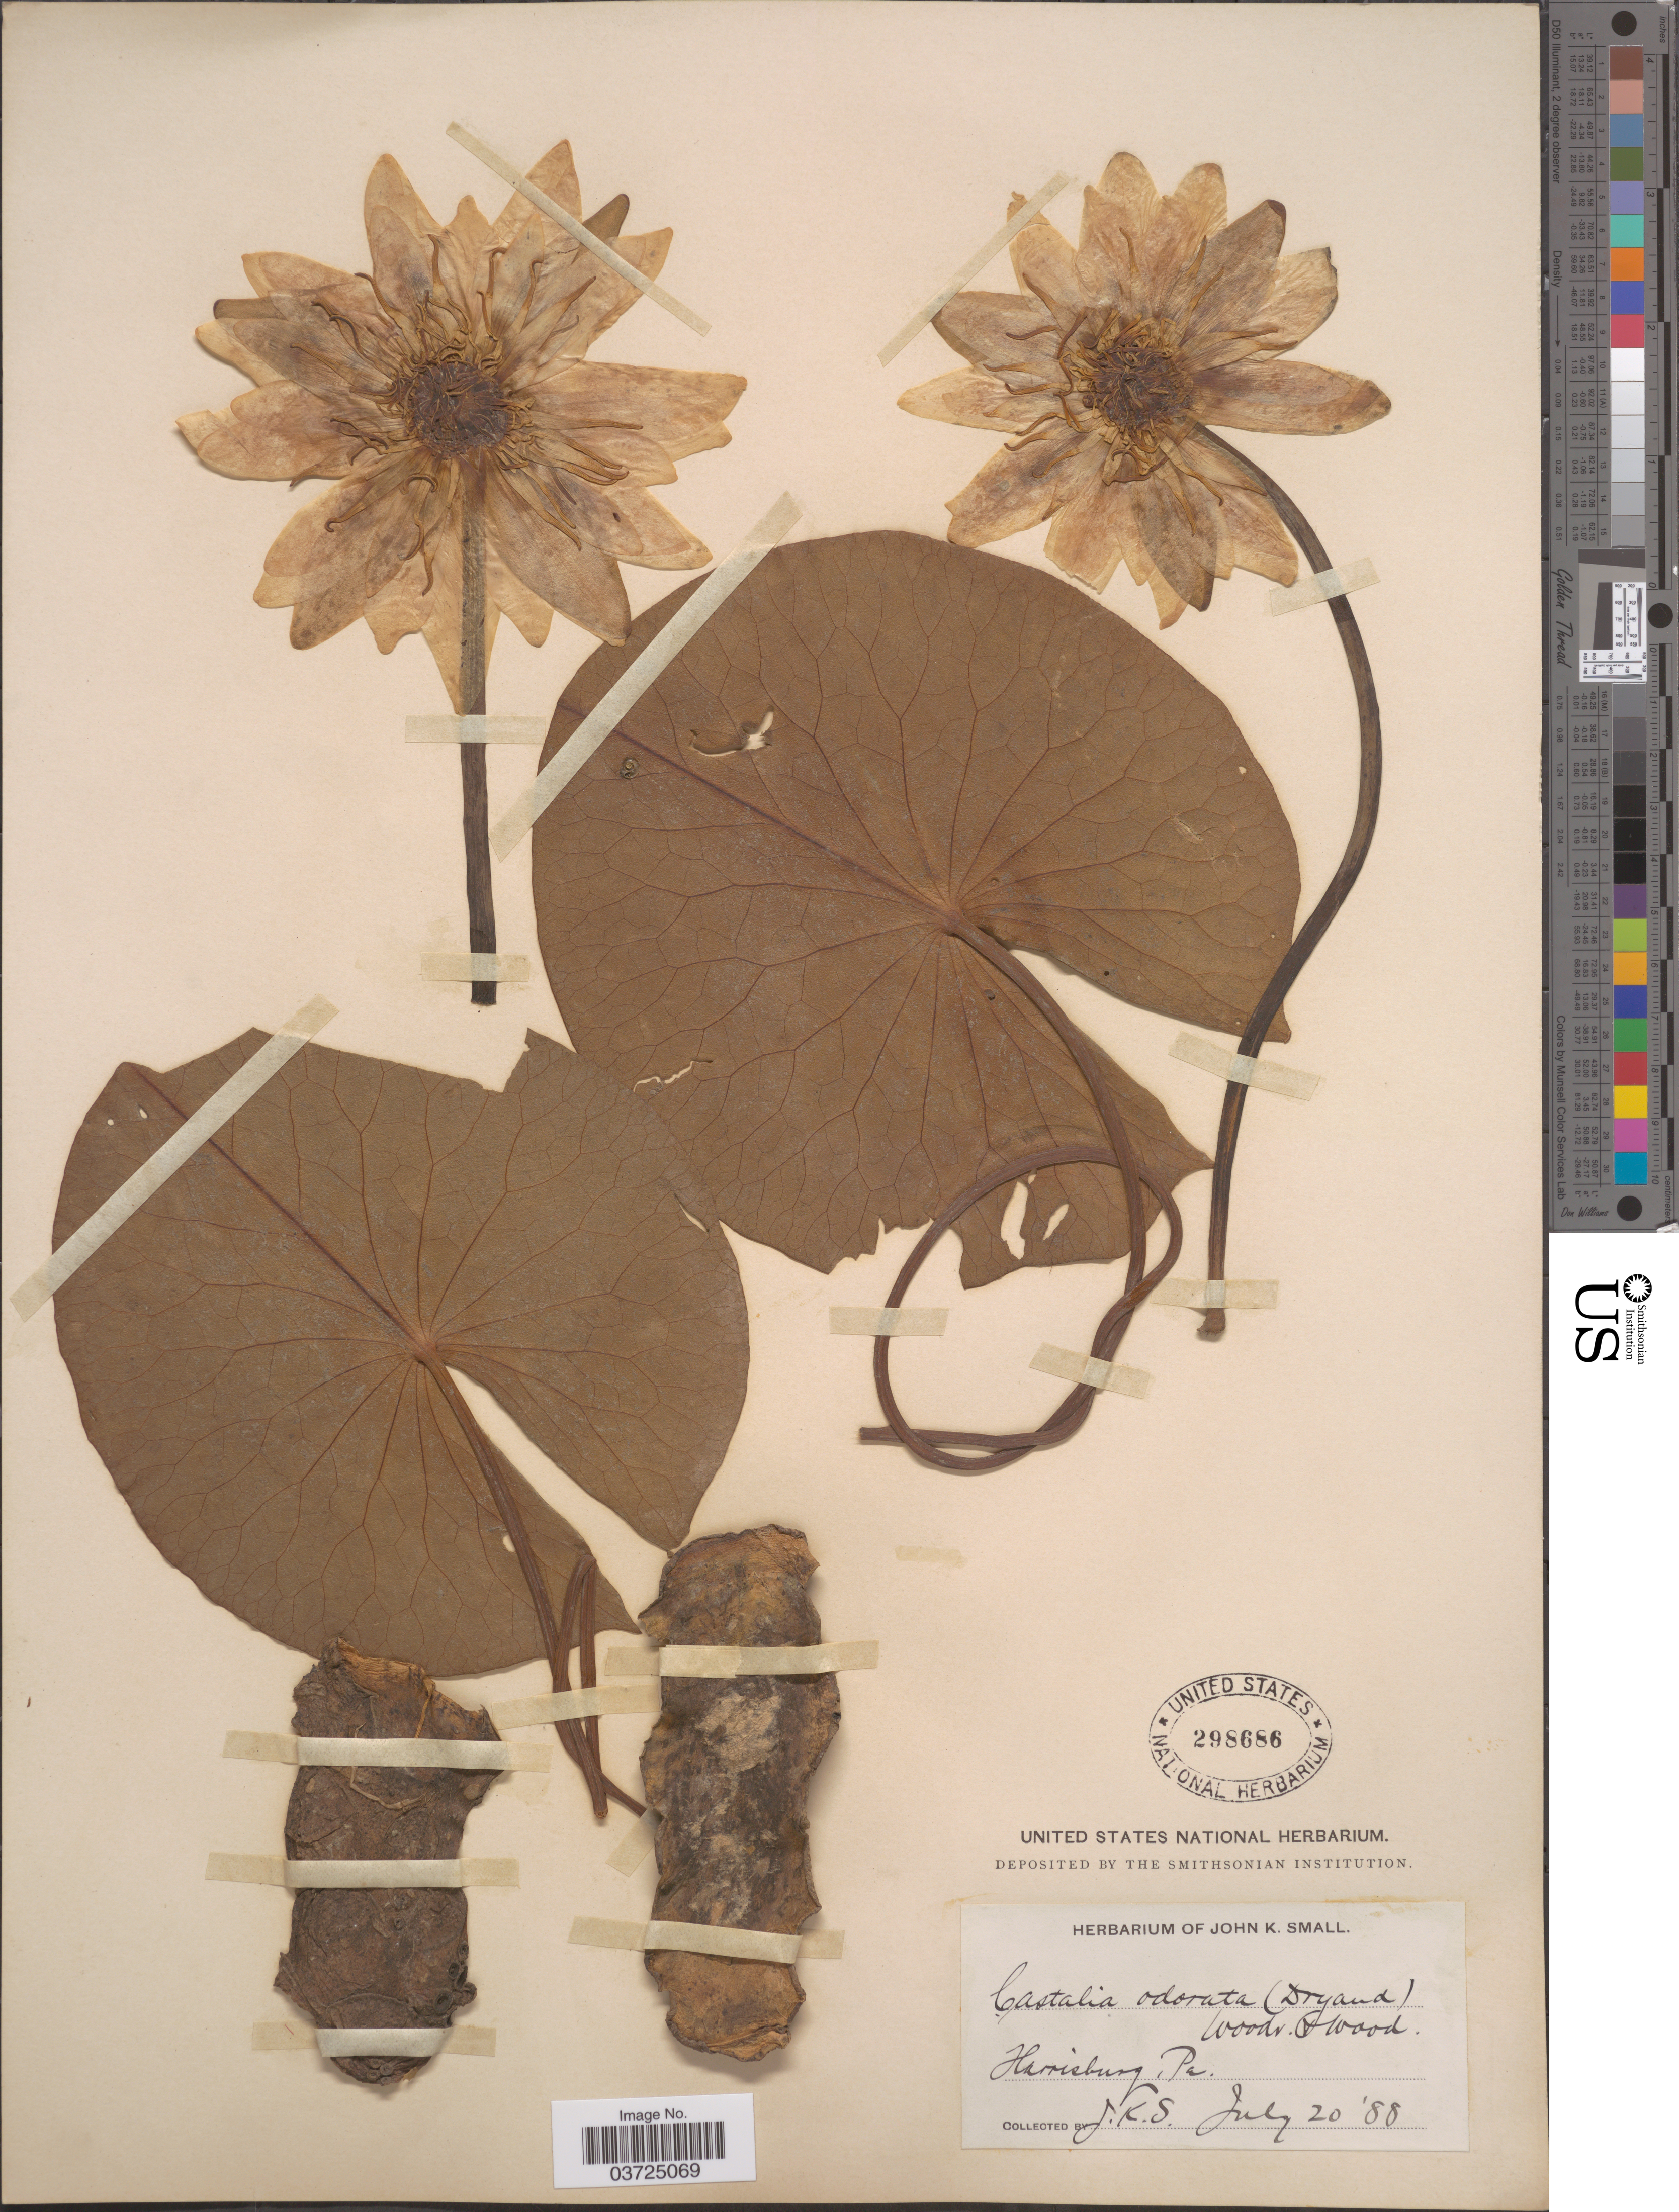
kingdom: Plantae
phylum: Tracheophyta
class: Magnoliopsida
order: Nymphaeales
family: Nymphaeaceae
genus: Nymphaea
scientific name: Nymphaea tuberosa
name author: Paine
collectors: J. K. Small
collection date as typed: Transcribed d/m/y: 20/7/88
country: United States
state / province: Pennsylvania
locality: Harrisburg.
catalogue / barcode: US 298686